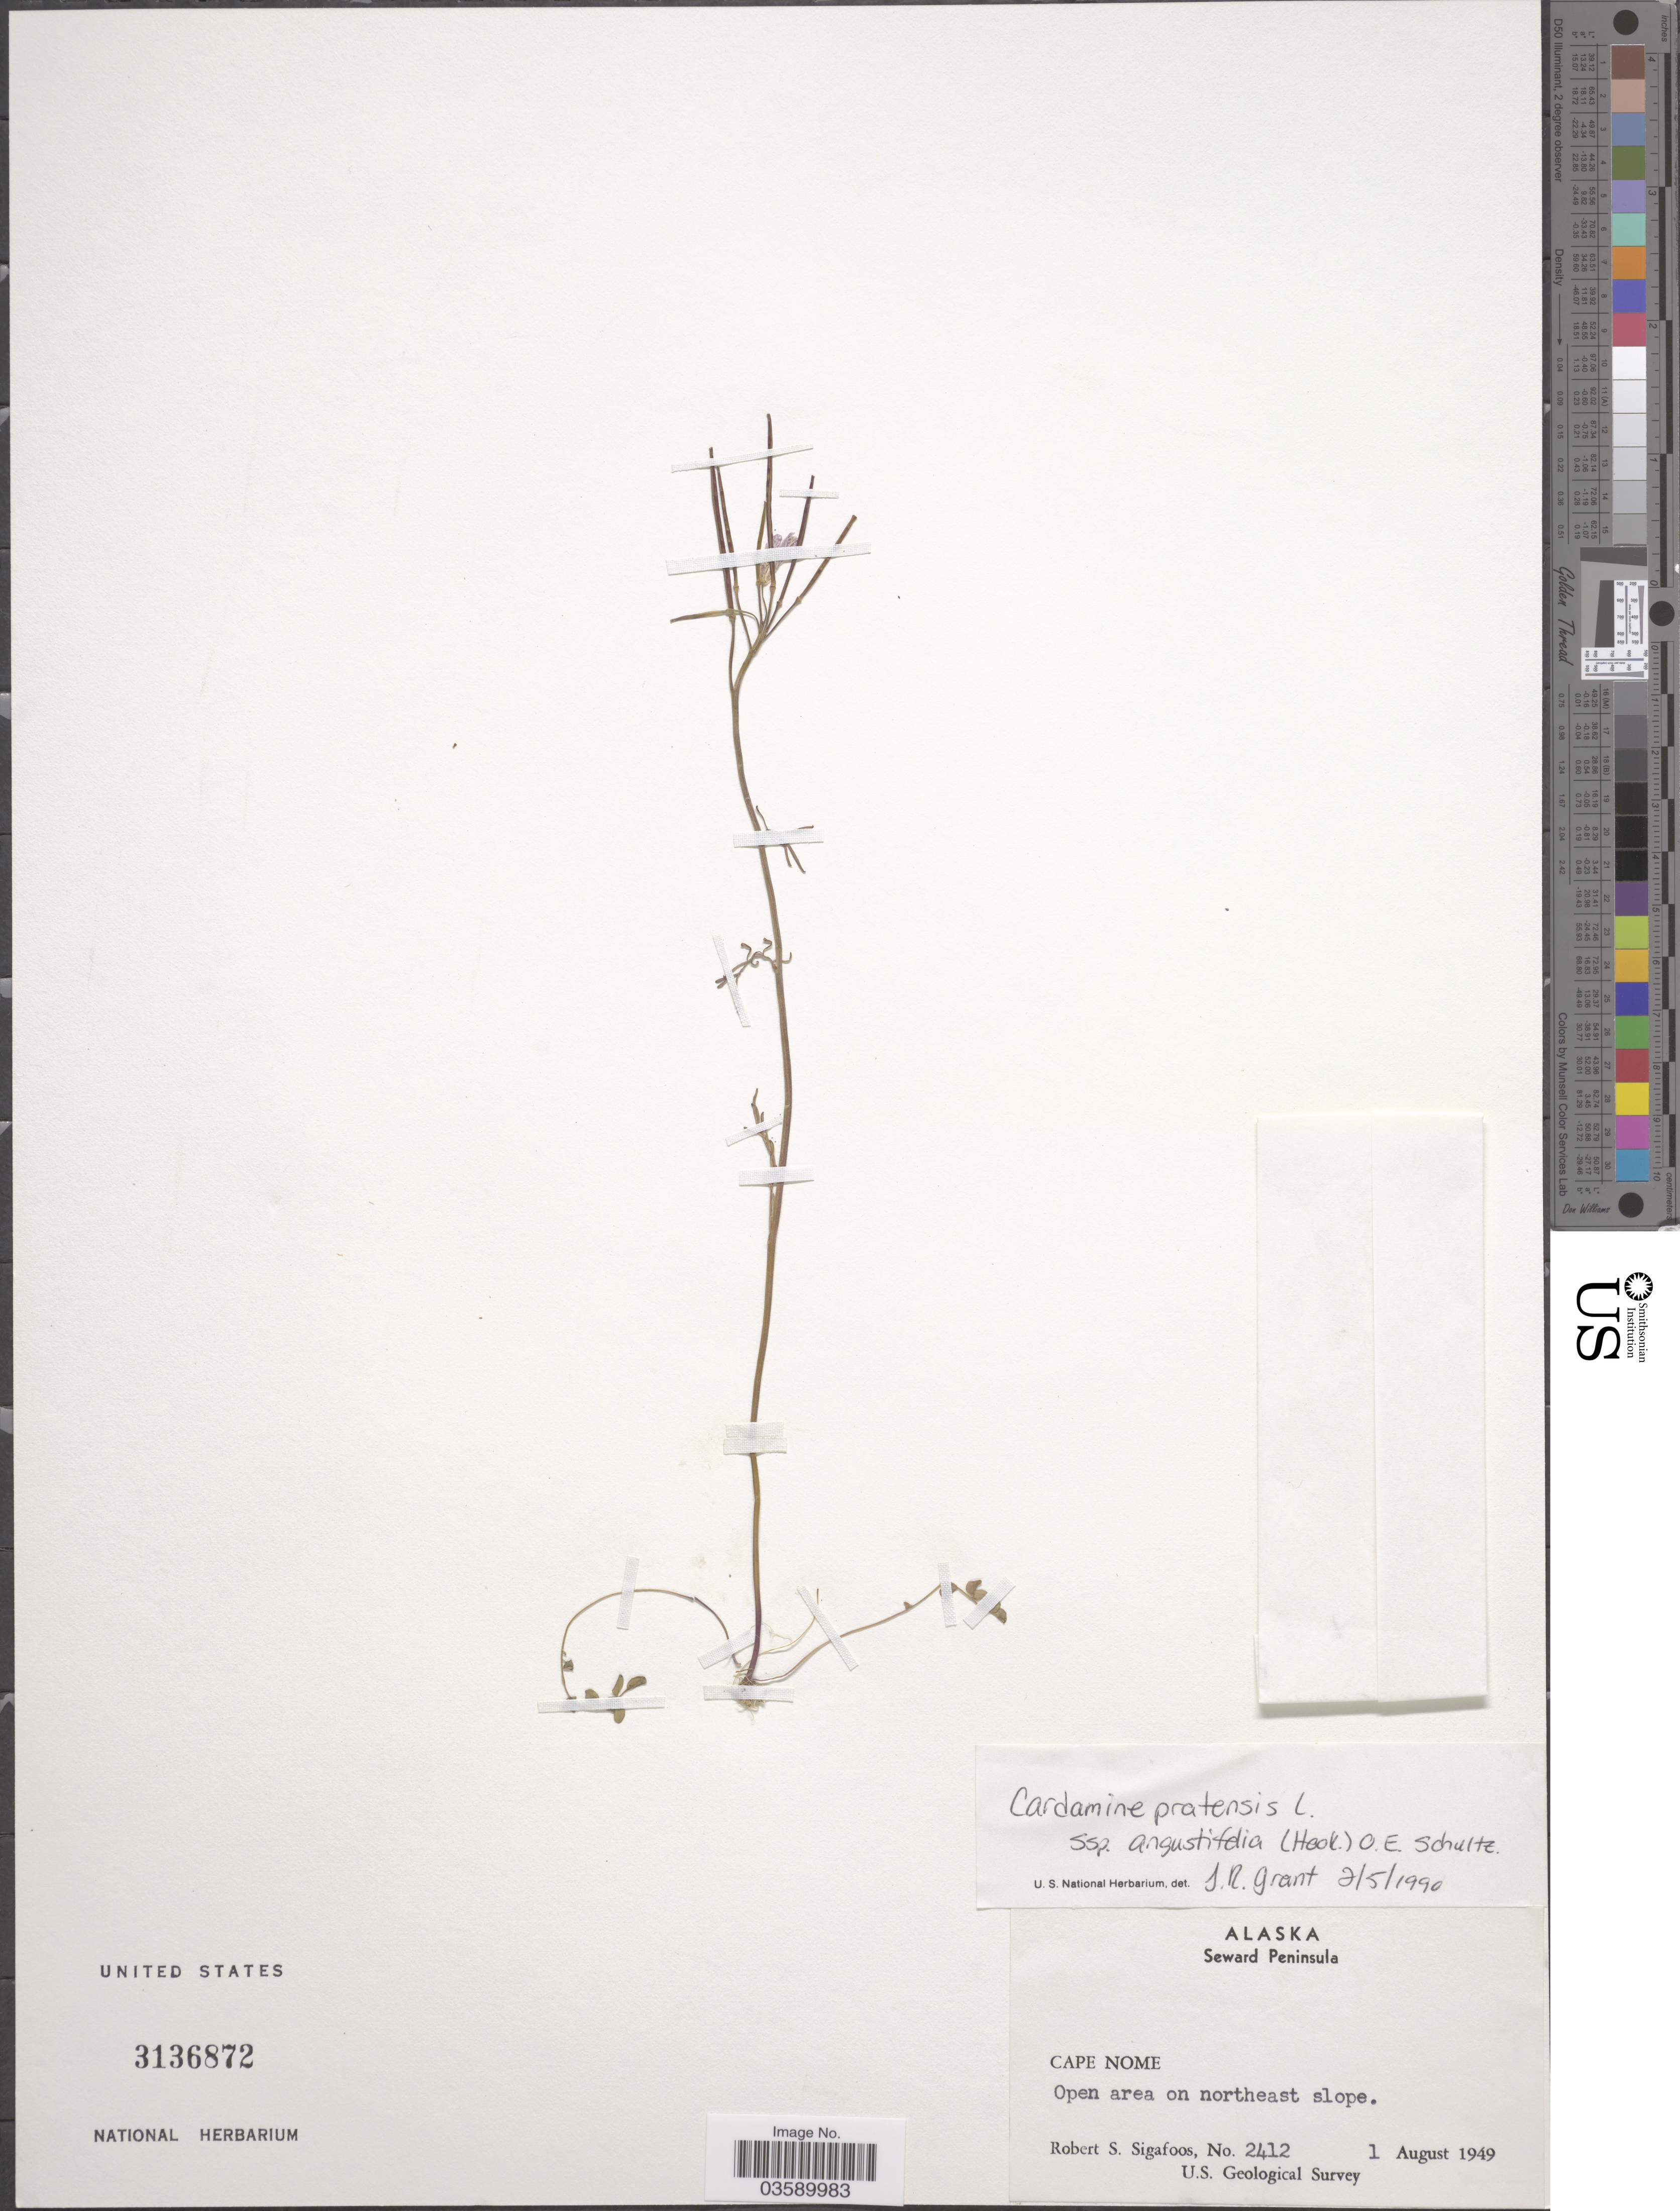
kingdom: Plantae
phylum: Tracheophyta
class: Magnoliopsida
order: Brassicales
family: Brassicaceae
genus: Cardamine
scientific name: Cardamine pratensis subsp. angustifolia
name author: (Hook.) O.E. Schulz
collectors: R. Sigafoos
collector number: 2412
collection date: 1949-08-01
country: United States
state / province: Alaska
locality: Seward Peninsula. Cape Nome. Open area on northeast slope.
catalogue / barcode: US 3136872